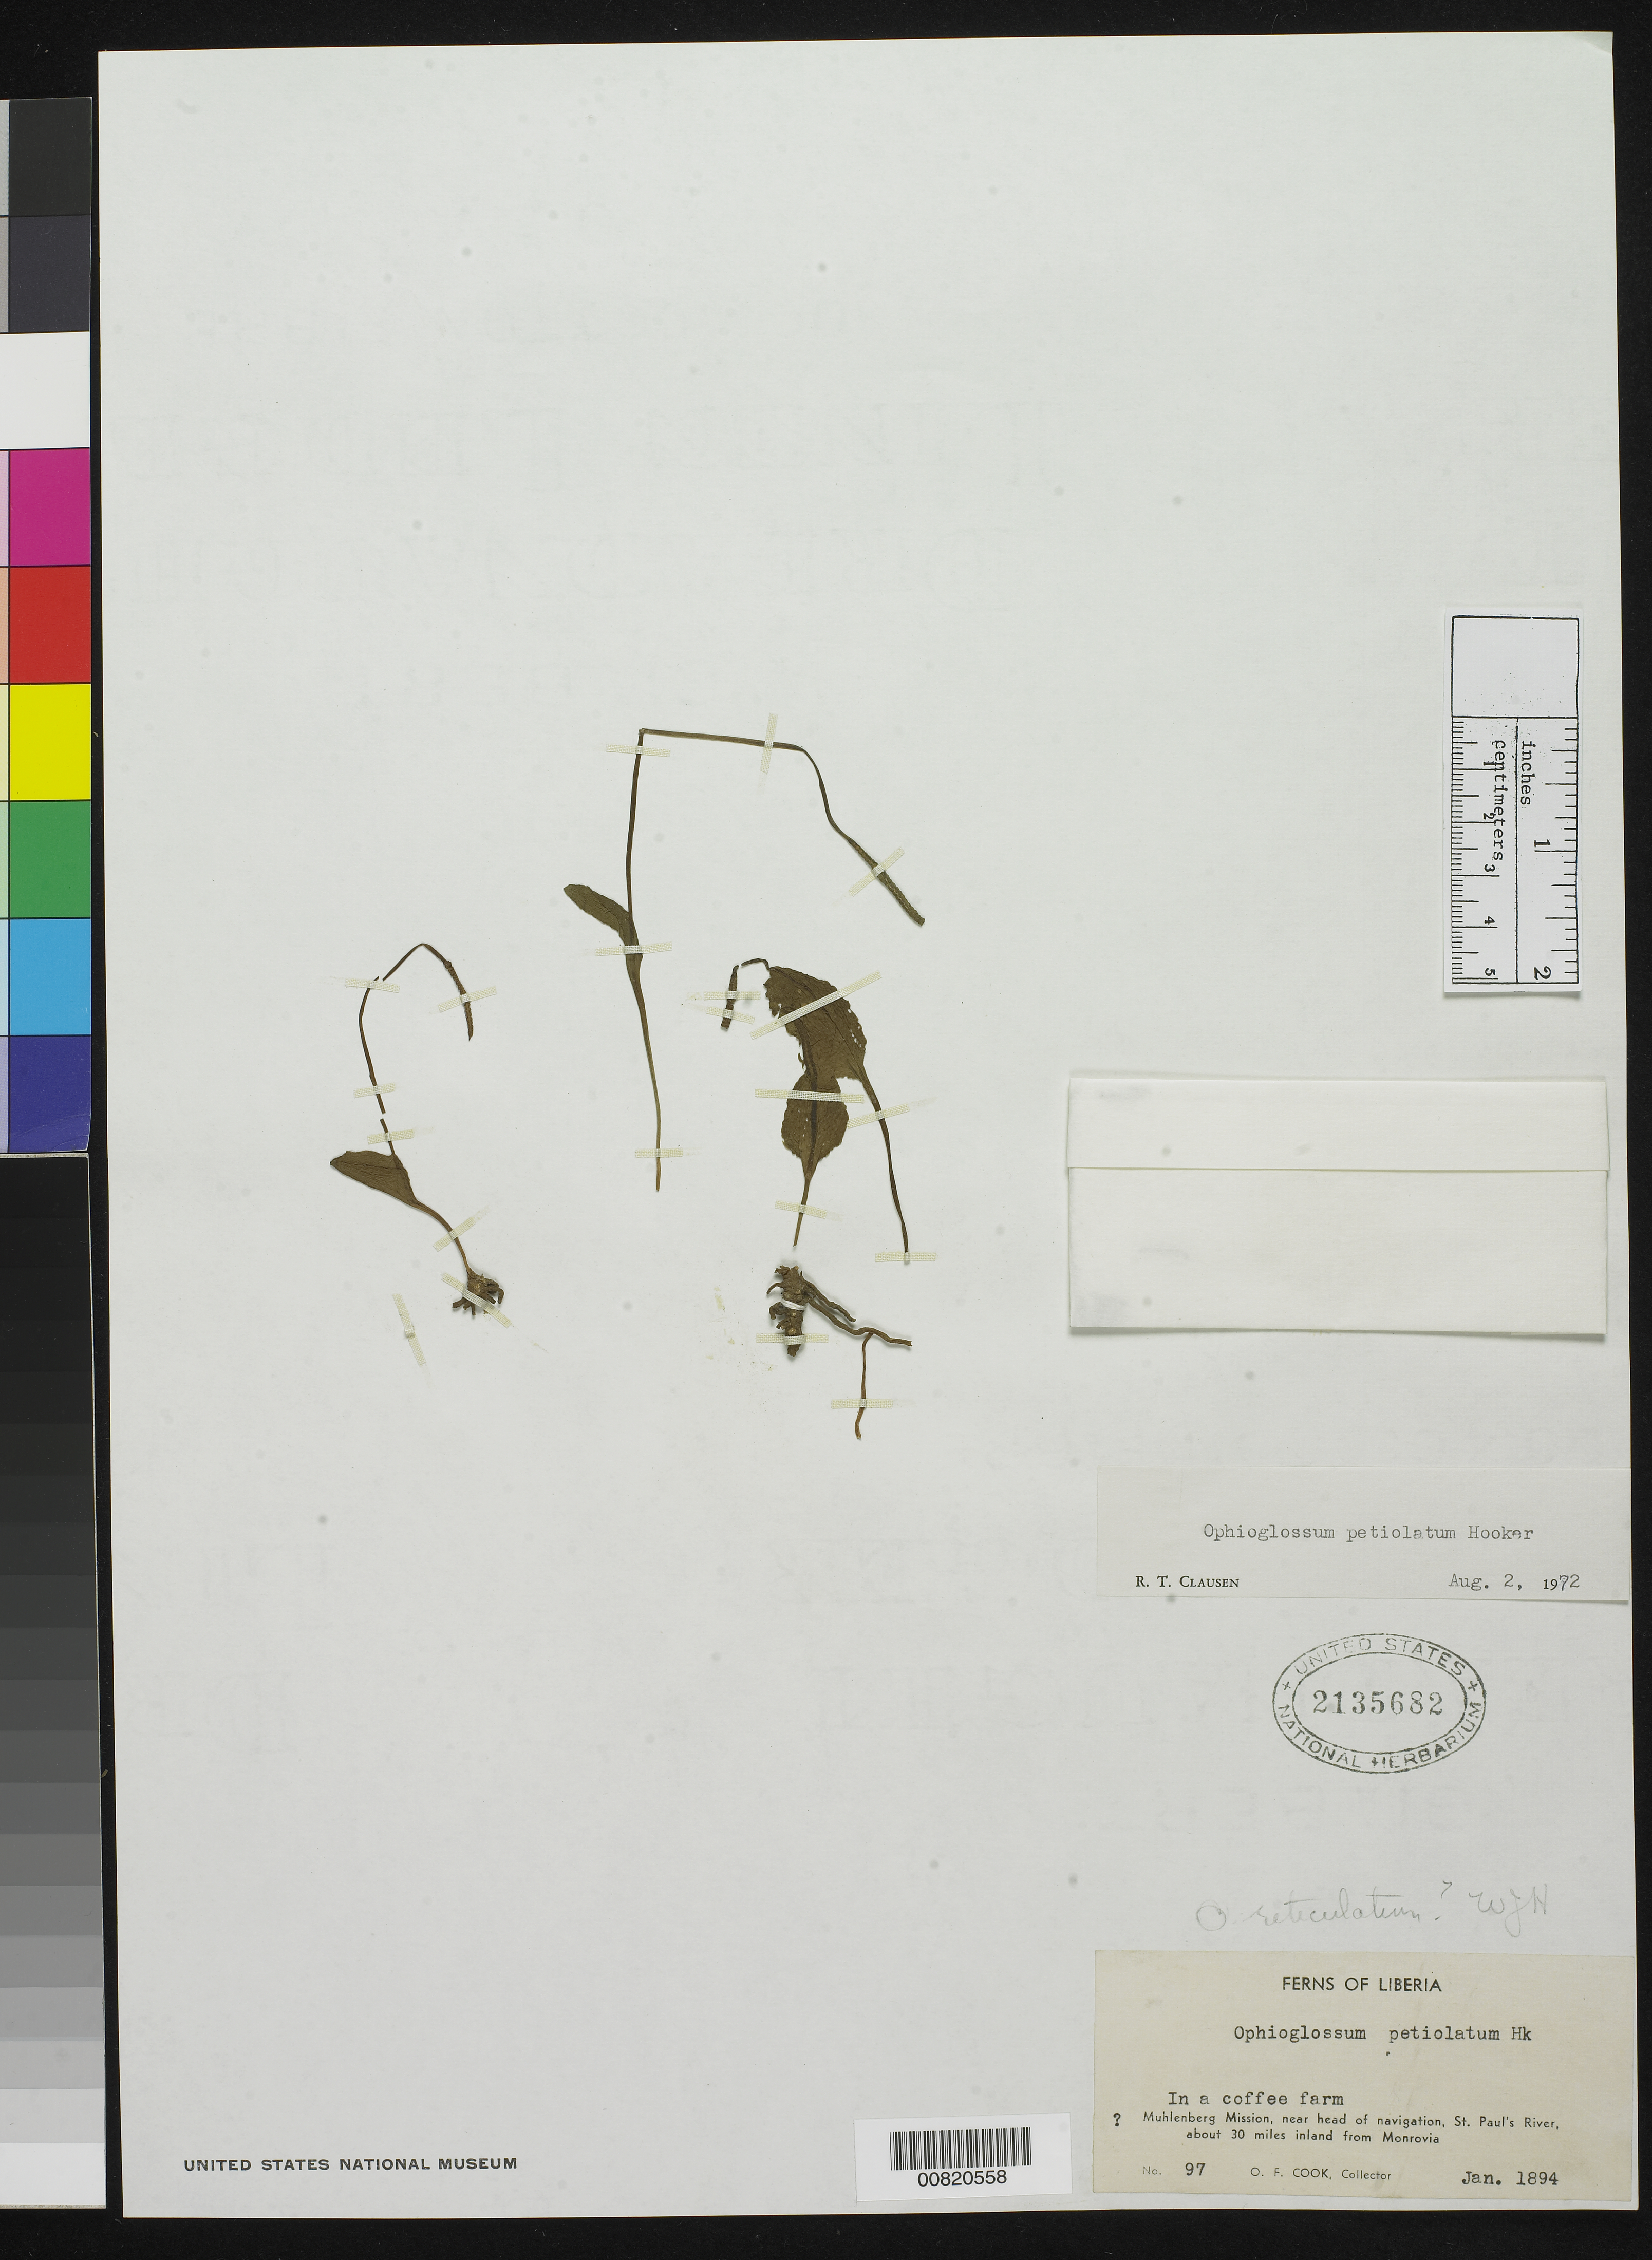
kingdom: Plantae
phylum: Tracheophyta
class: Polypodiopsida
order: Ophioglossales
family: Ophioglossaceae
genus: Ophioglossum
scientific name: Ophioglossum petiolatum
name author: Hook.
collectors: O. F. Cook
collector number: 97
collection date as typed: Jan 1894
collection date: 1894-01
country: Liberia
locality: Muhlenberg Mission, near head of navigation, St. Paul's River, about 30 miles inland from Monrovia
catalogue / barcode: US 2135682